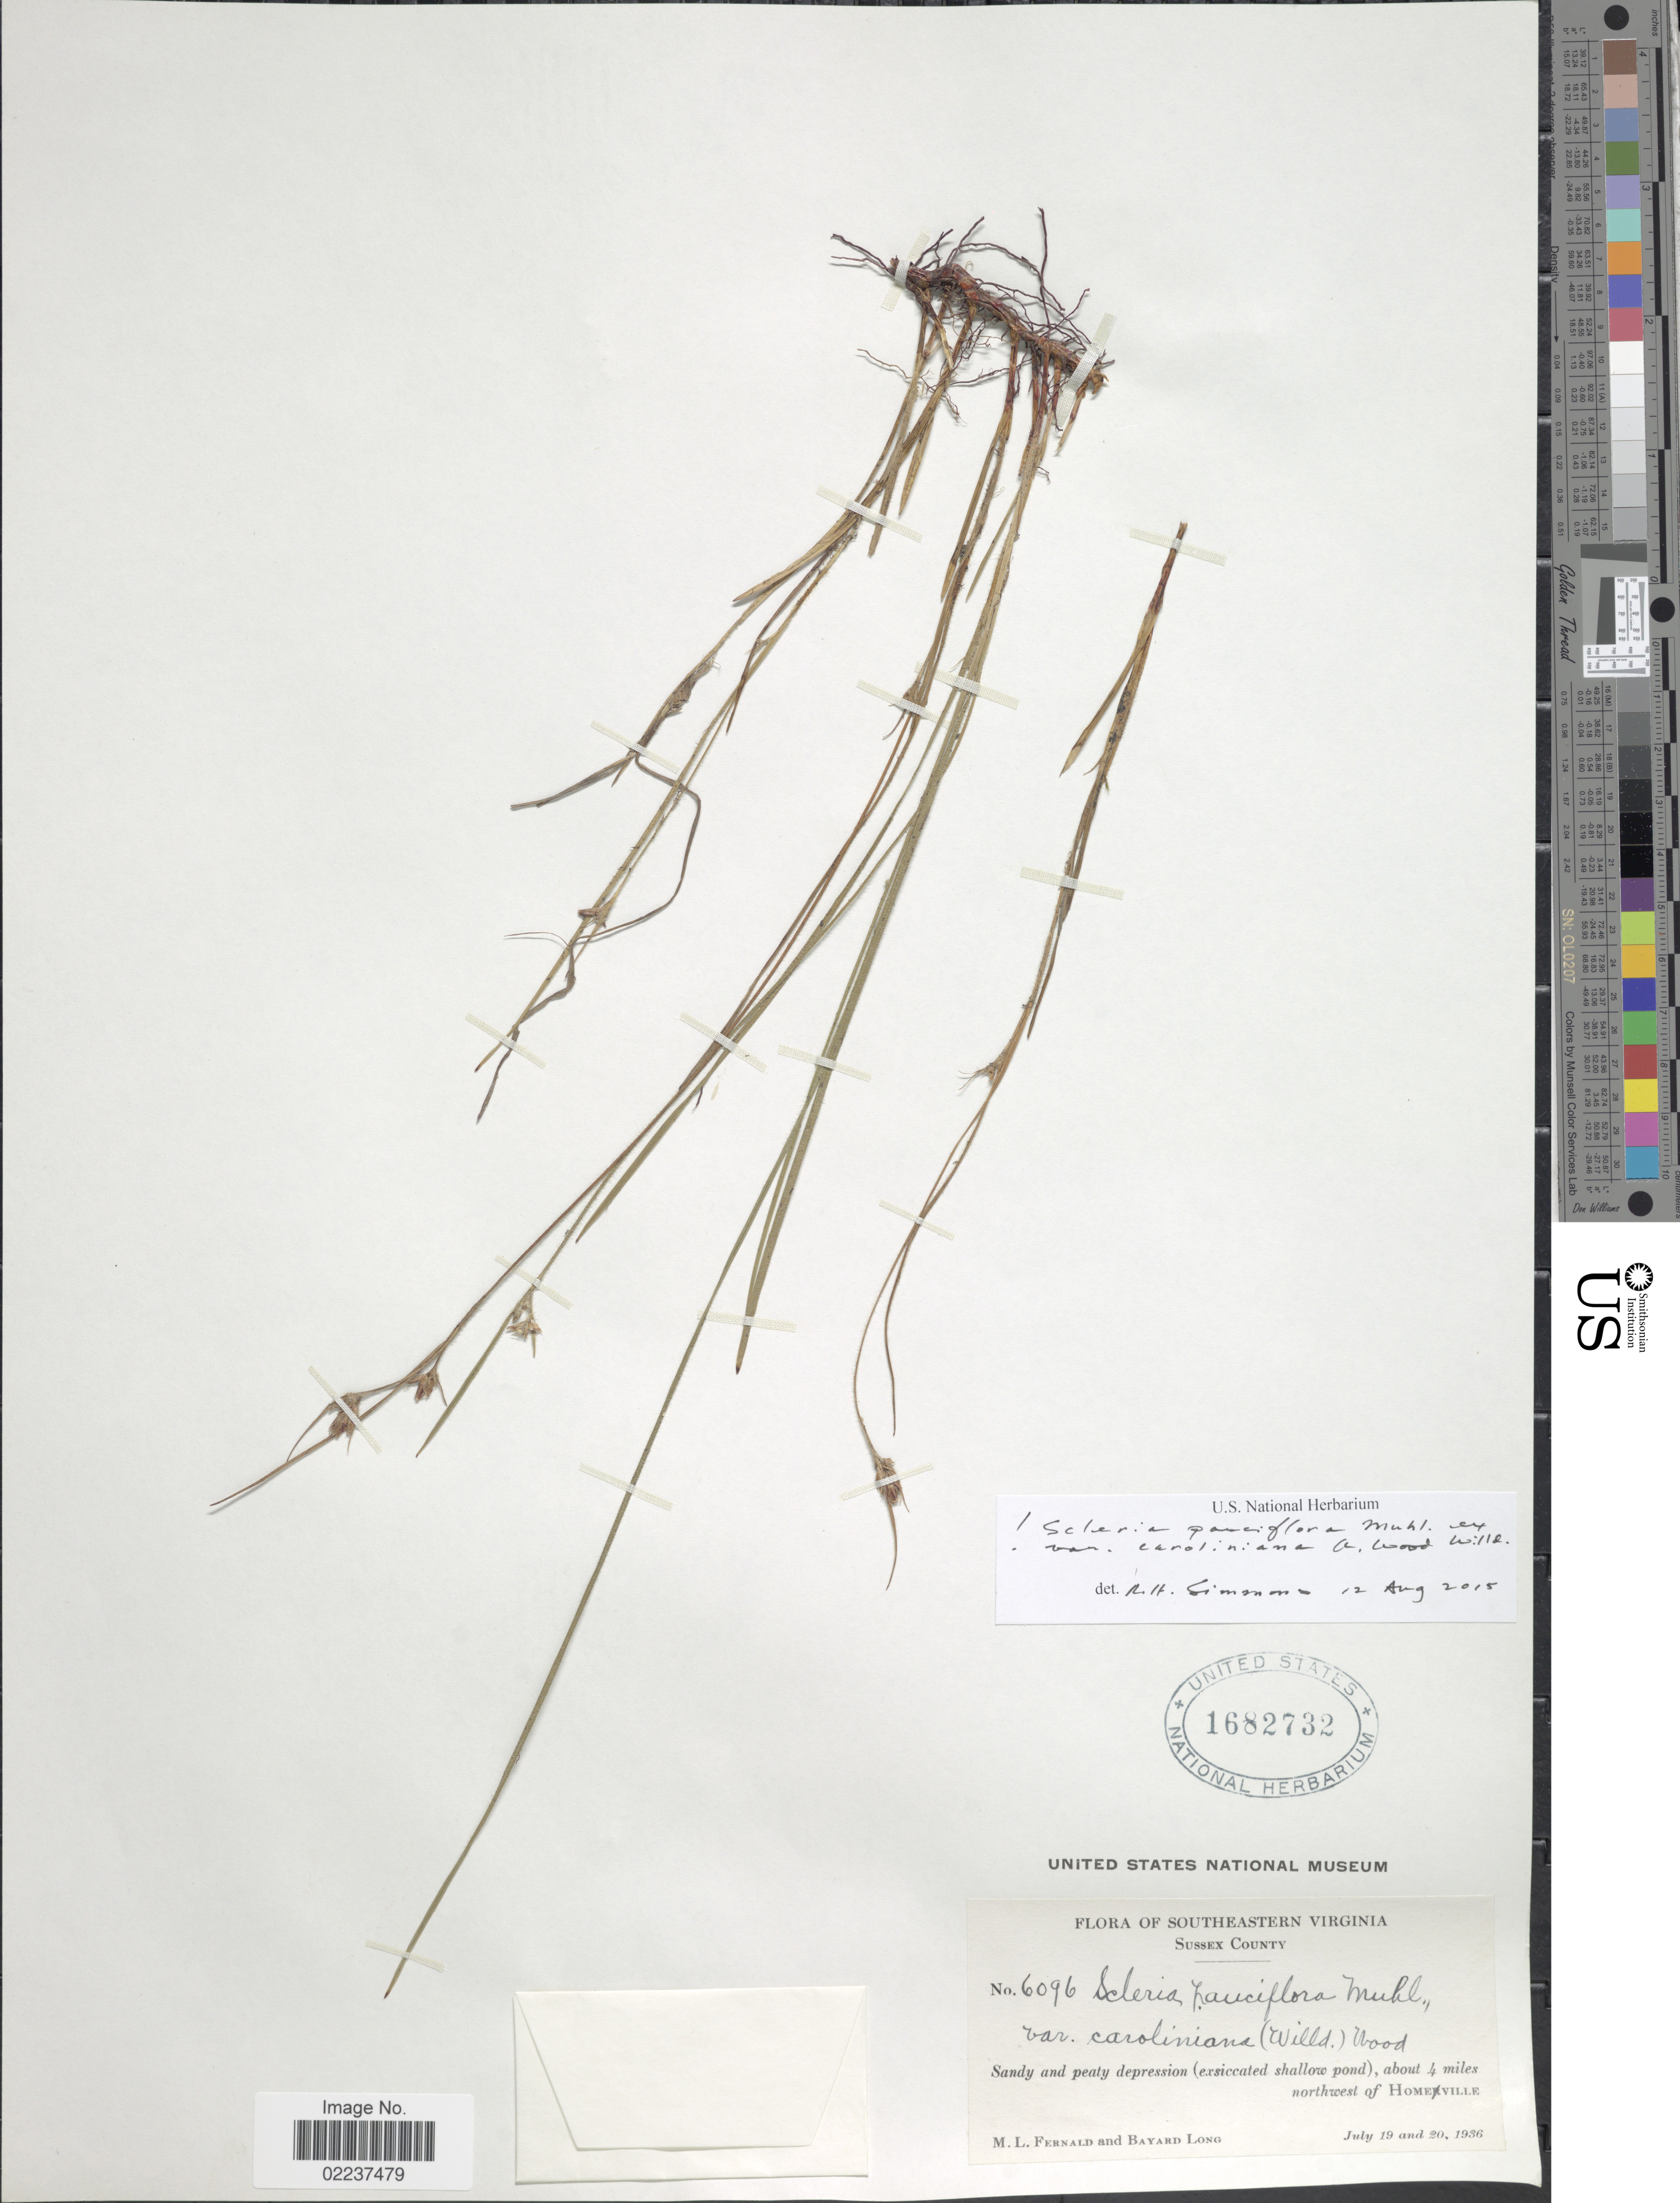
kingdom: Plantae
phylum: Tracheophyta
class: Liliopsida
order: Poales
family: Cyperaceae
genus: Scleria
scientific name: Scleria pauciflora var. caroliniana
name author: (Willd.) Alph. Wood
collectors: M. L. Fernald & B. Long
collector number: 6096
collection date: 1936-07-19/1936-07-20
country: United States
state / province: Virginia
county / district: Sussex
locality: Southeastern Virginia, Sussex County, about 4 miles northwest of Homeville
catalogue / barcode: US 1682732